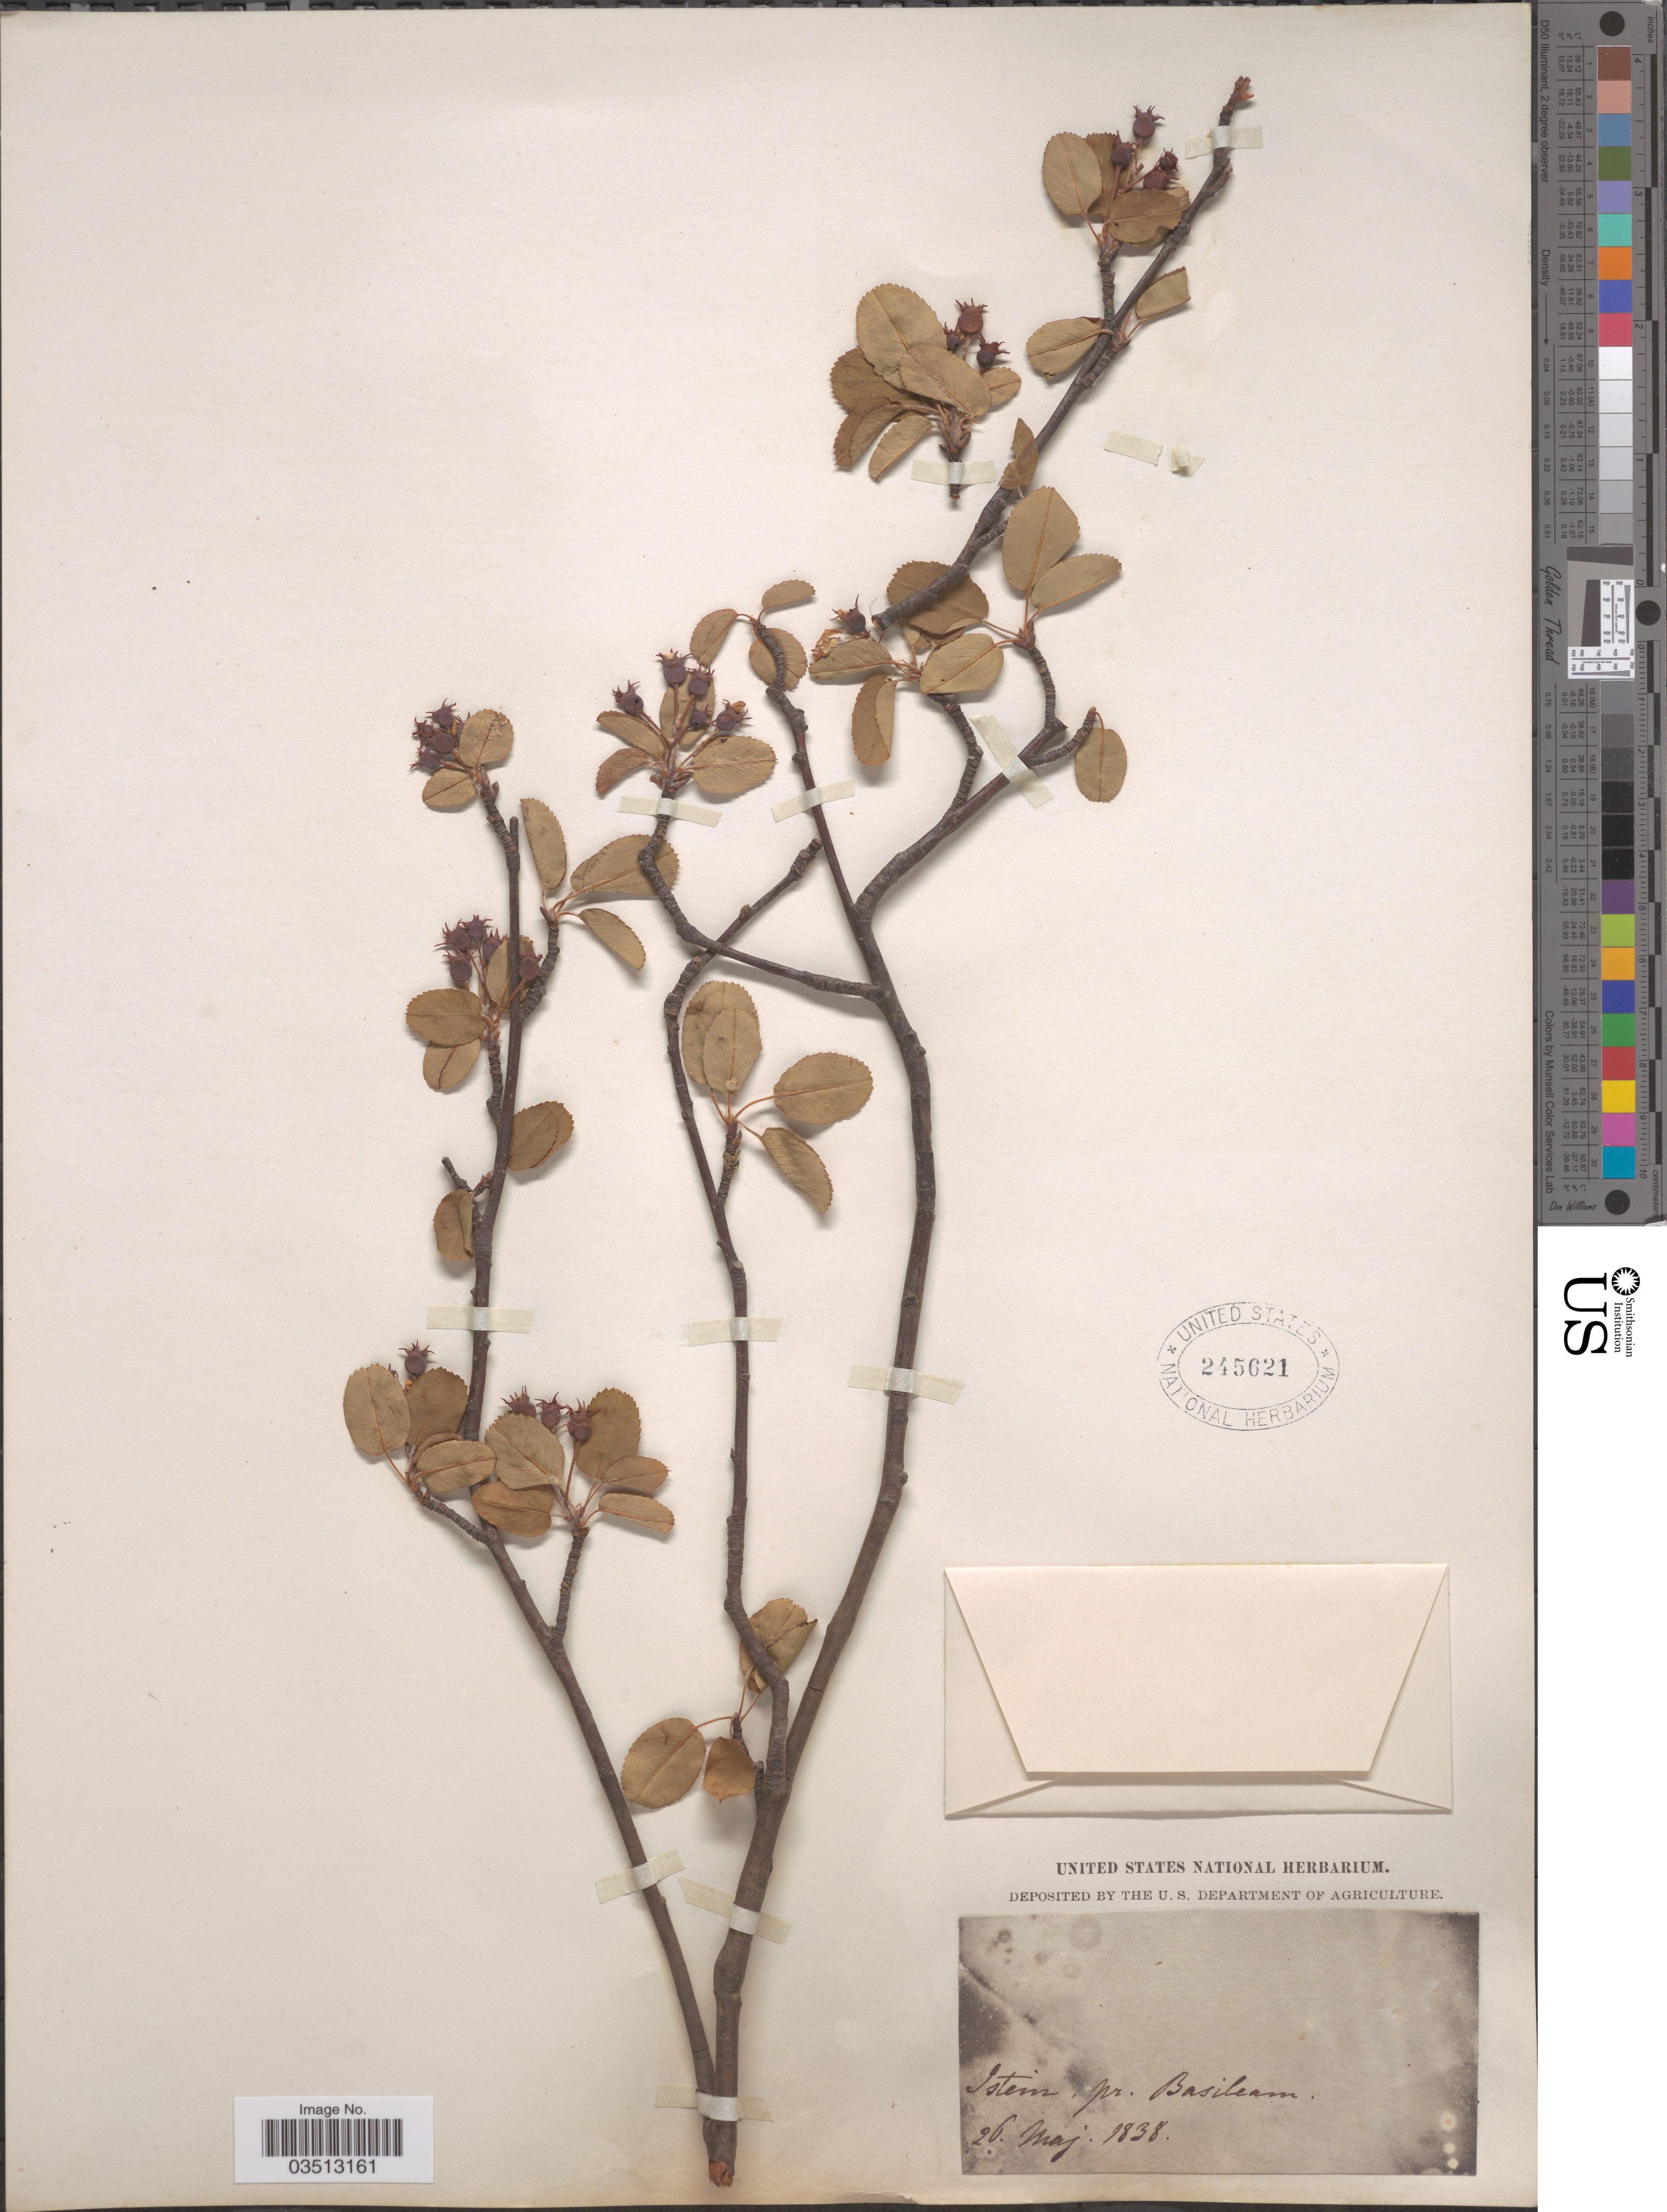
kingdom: Plantae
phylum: Tracheophyta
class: Magnoliopsida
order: Rosales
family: Rosaceae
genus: Amelanchier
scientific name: Amelanchier sp.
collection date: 1838-05-26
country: Switzerland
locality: Istein, pr. Basileam.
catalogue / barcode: US 245621